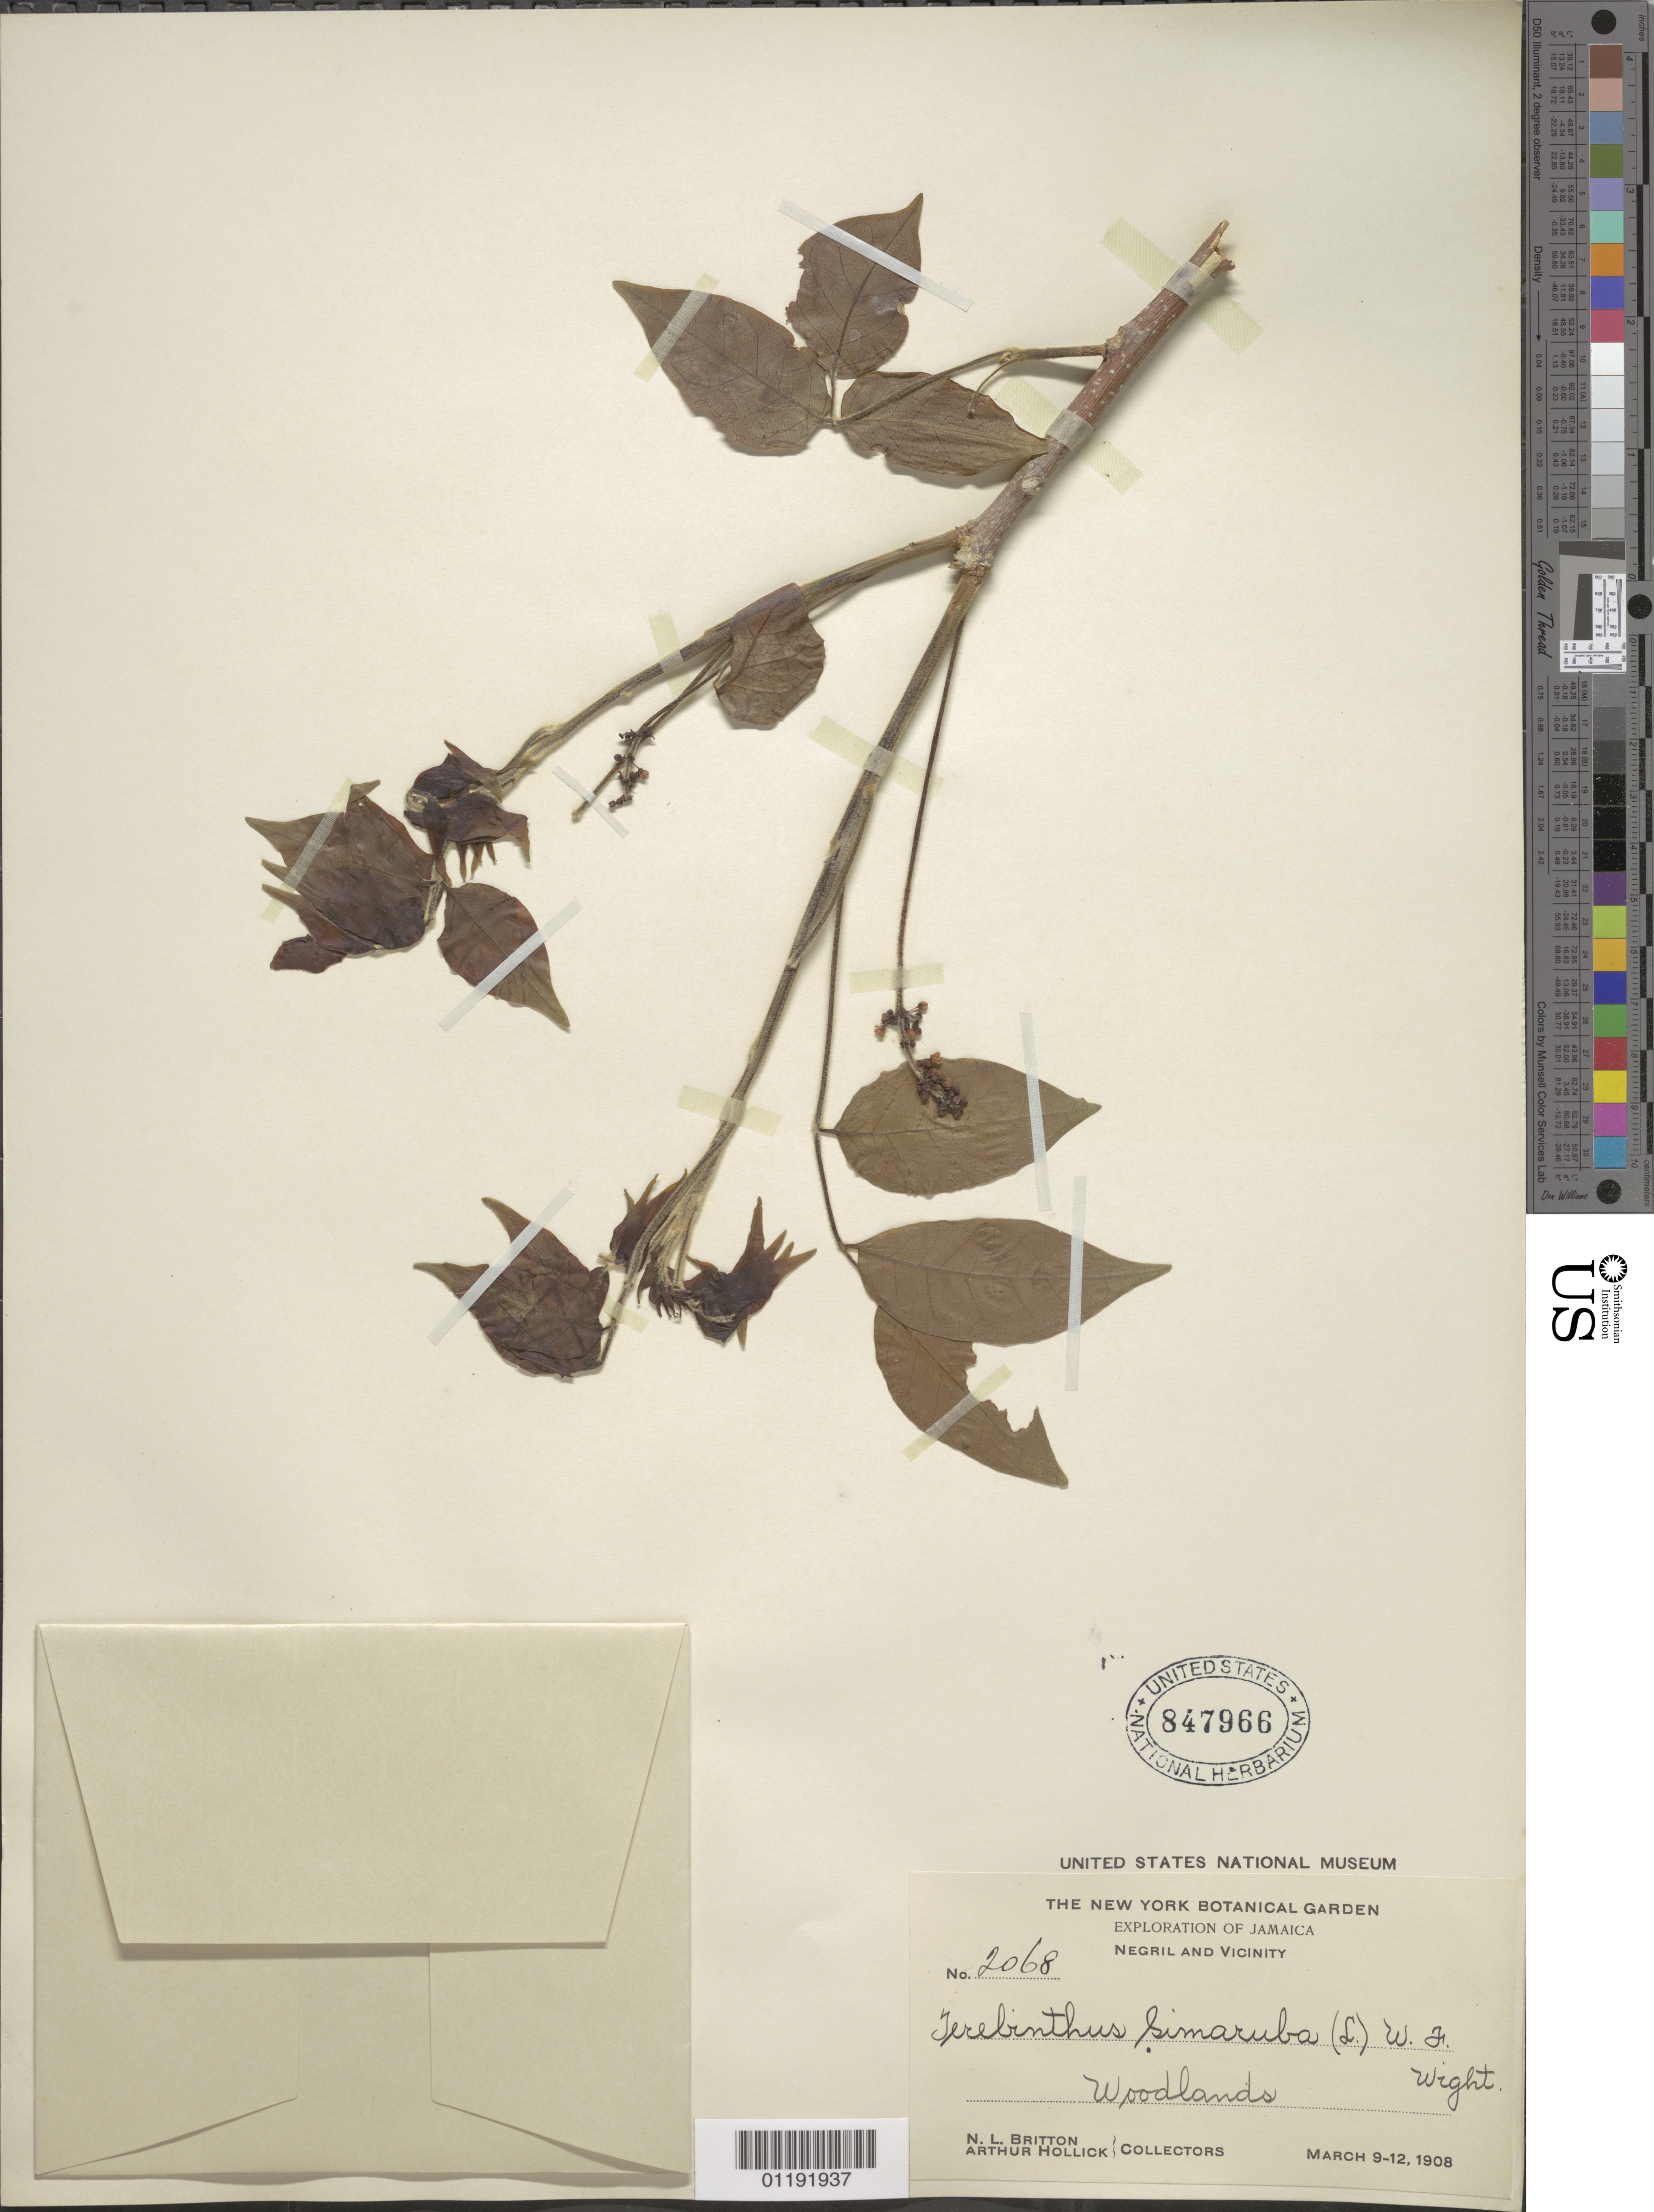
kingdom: Plantae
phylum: Tracheophyta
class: Magnoliopsida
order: Sapindales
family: Burseraceae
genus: Bursera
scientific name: Bursera simaruba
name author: (L.) Sarg.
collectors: N. Britton & A. Hollick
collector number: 2068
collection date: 1908-03-09/1908-03-12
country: Jamaica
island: Jamaica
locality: Vicinity of Negril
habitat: Woodlands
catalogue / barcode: US 847966